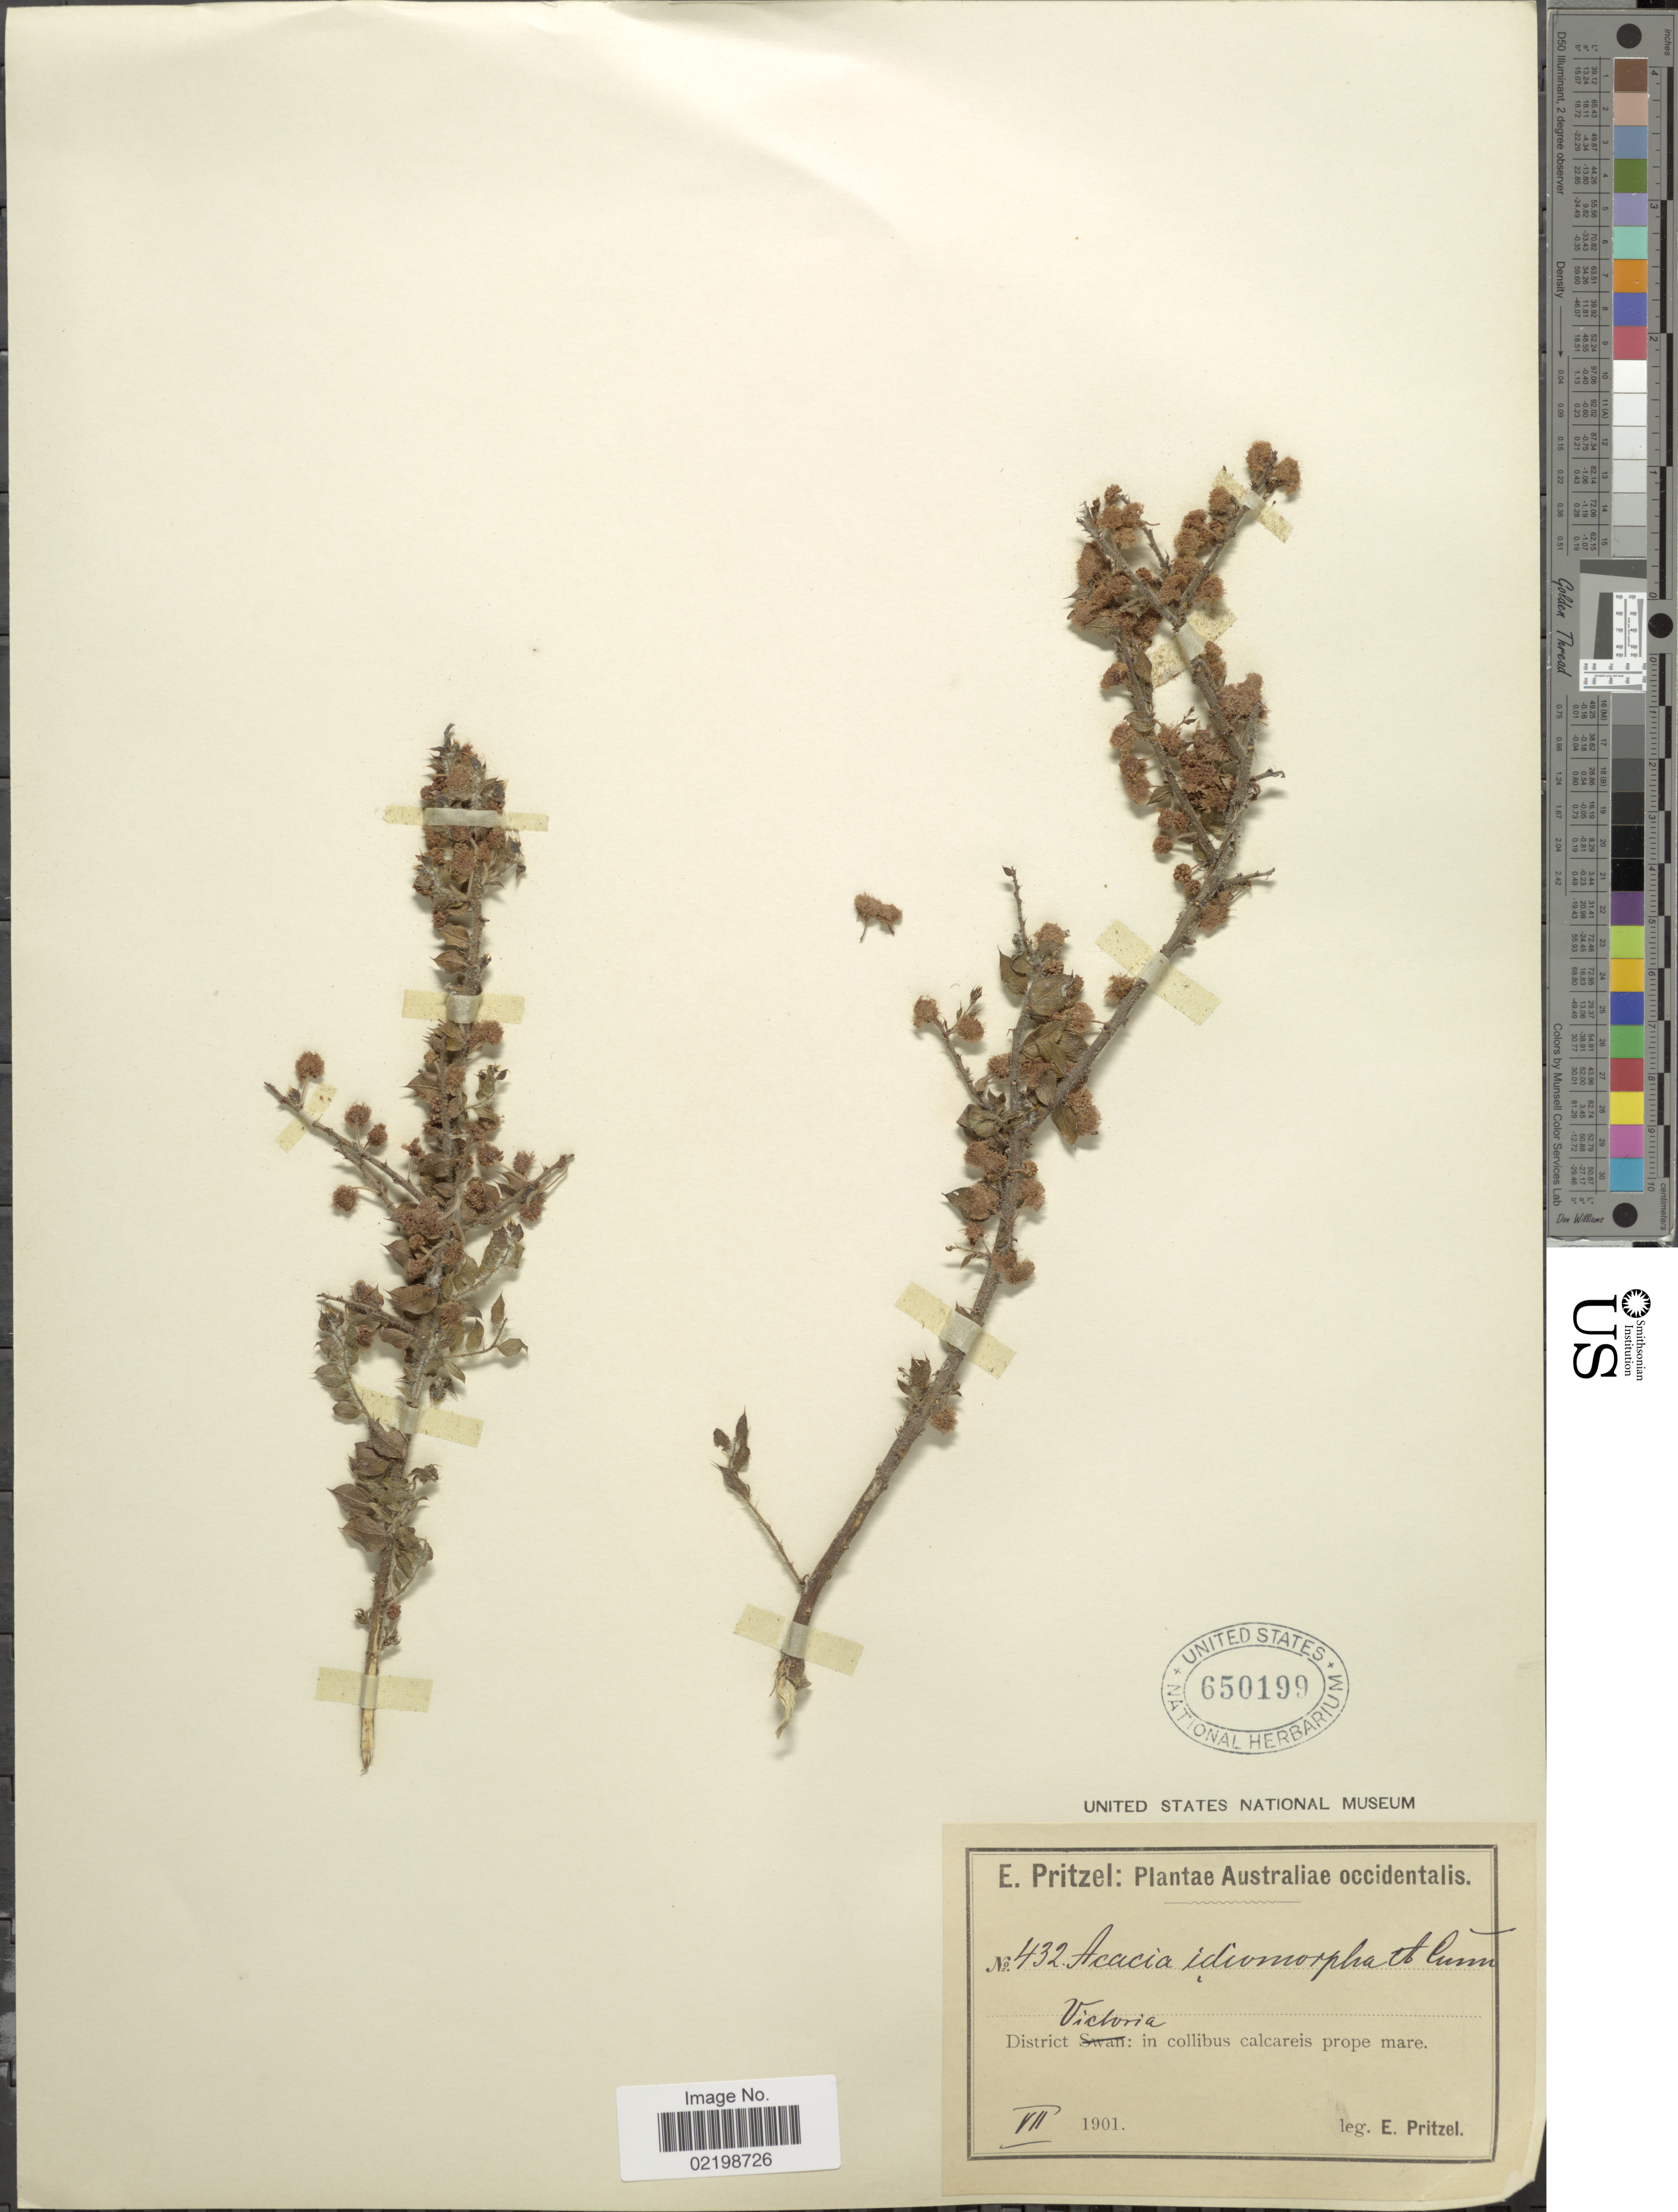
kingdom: Plantae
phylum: Tracheophyta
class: Magnoliopsida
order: Fabales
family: Fabaceae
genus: Acacia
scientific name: Acacia idiomorpha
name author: Benth.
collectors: E. G. Pritzel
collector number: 432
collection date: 1901-07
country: Australia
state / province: Victoria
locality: Australiae. Dsitrict Victoria. in collibes calcareis prope mare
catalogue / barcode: US 650199